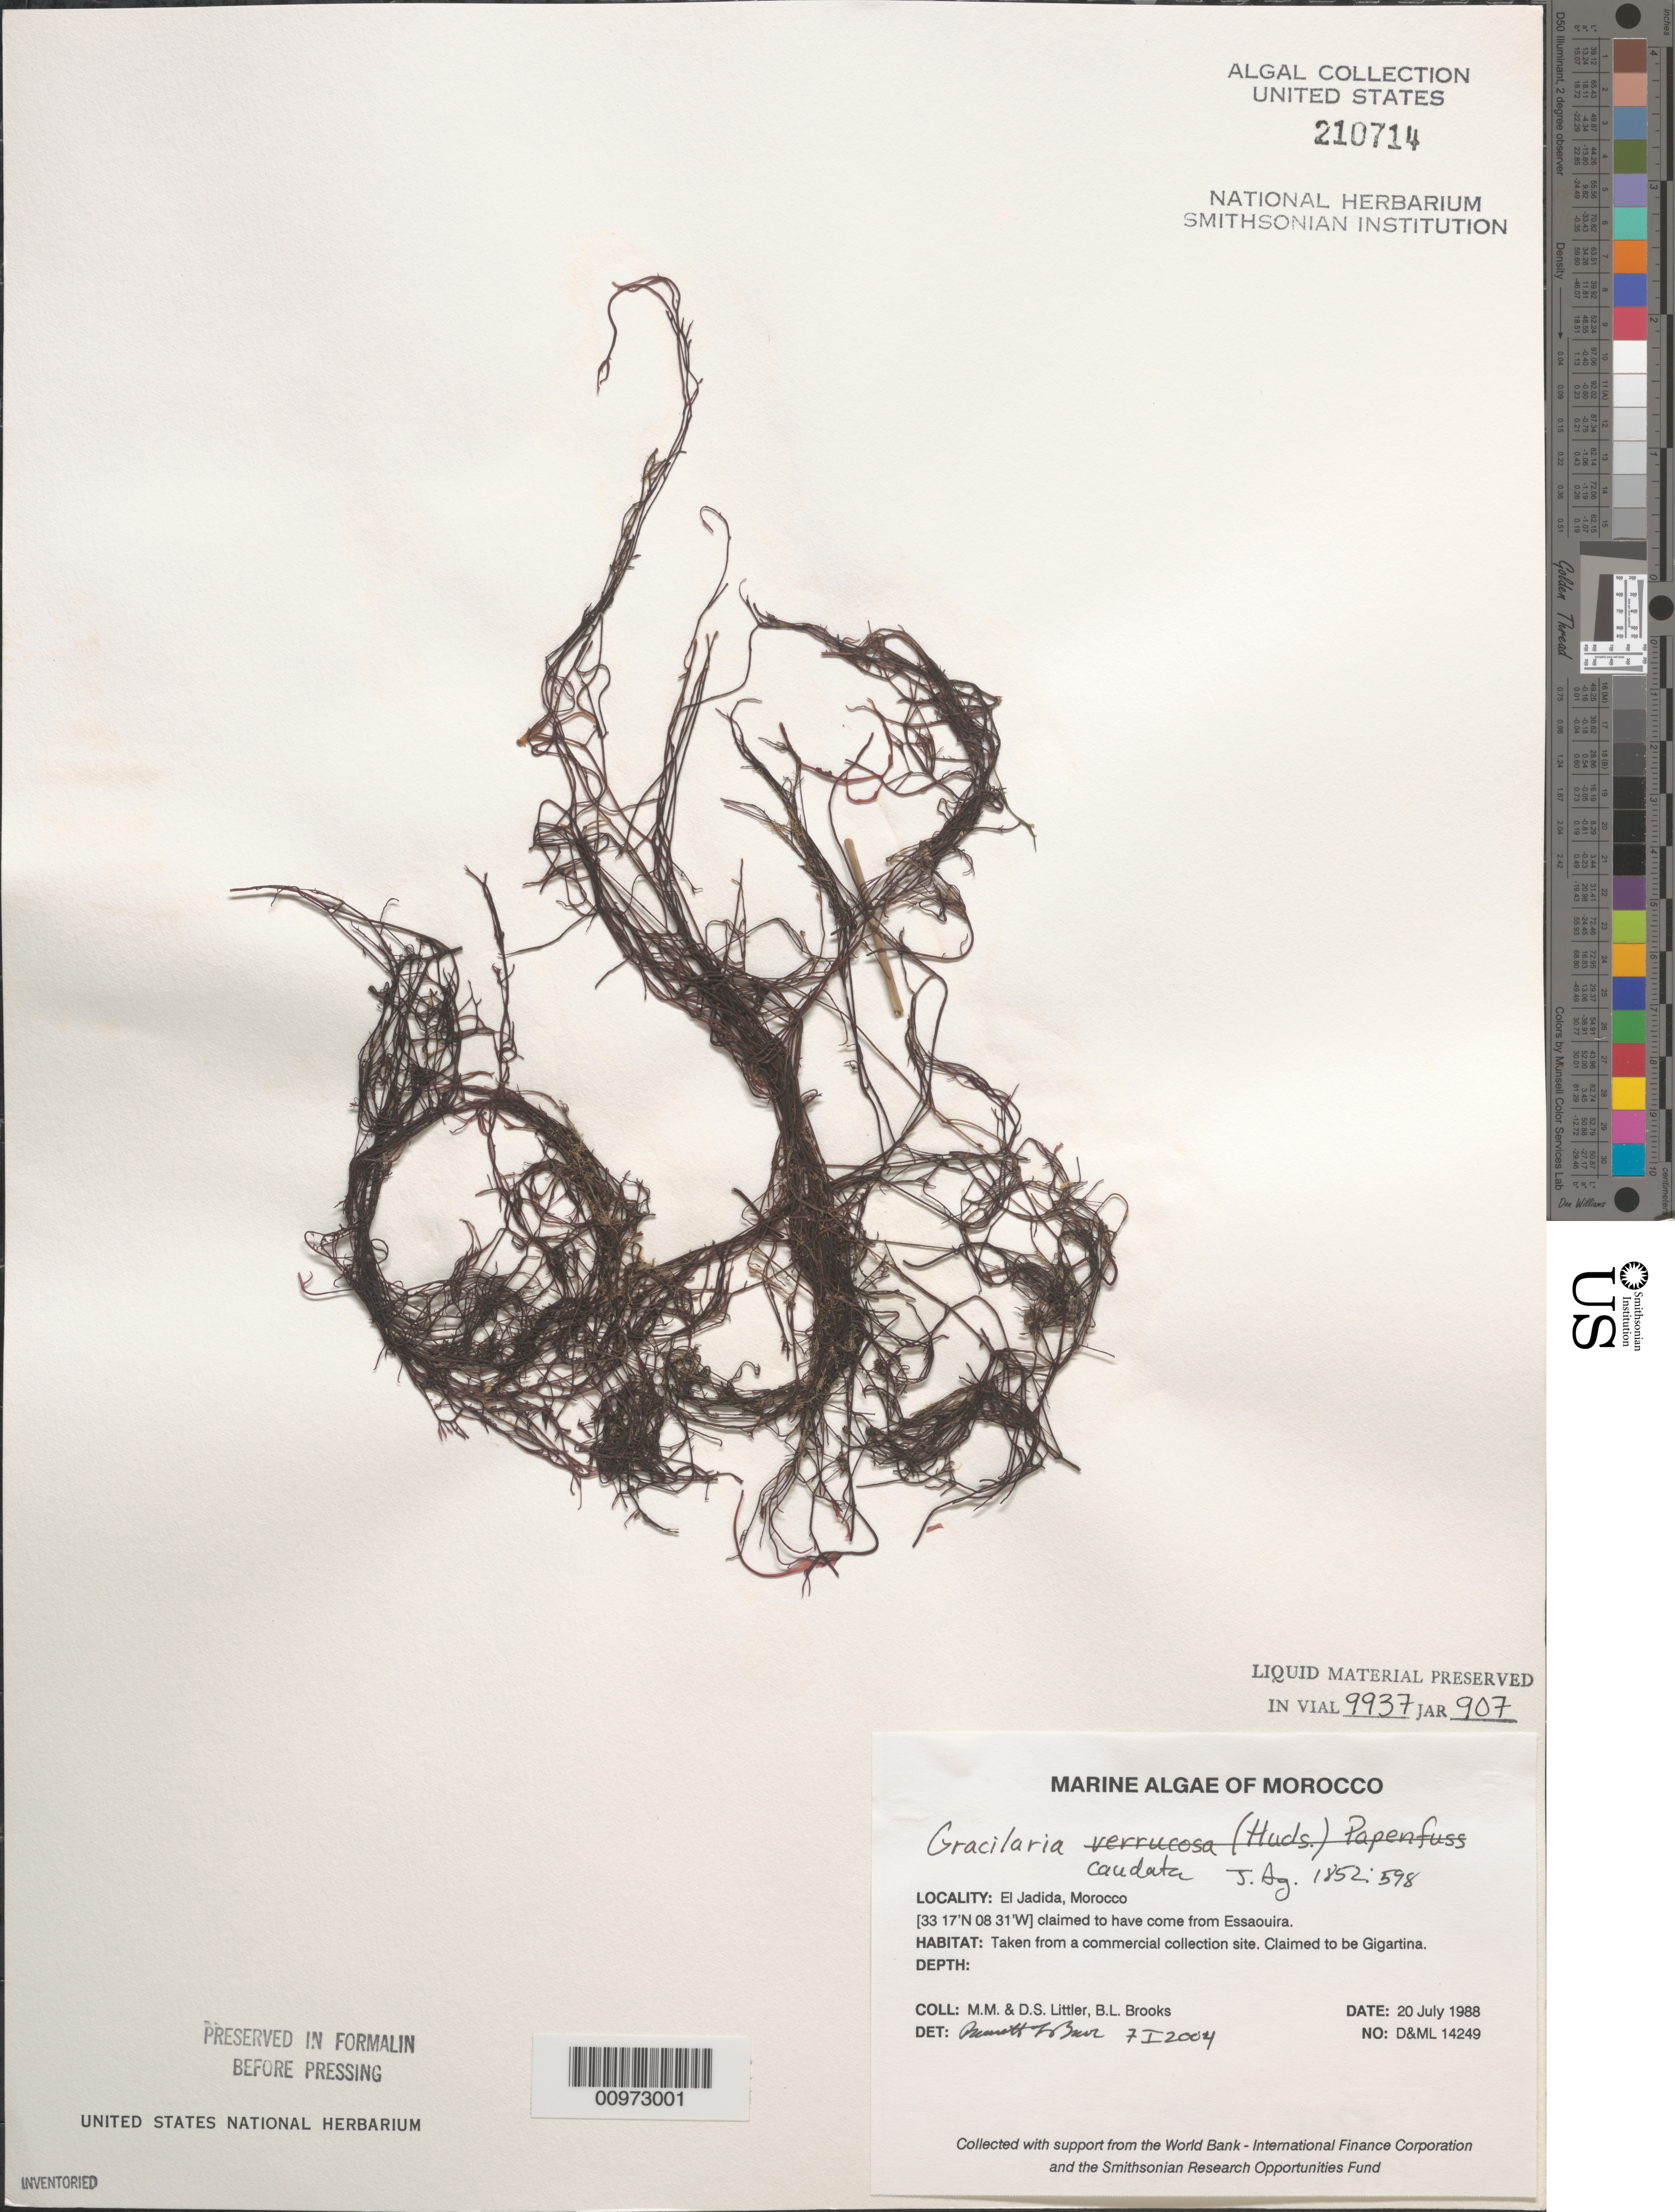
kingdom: Plantae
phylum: Rhodophyta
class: Florideophyceae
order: Gracilariales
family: Gracilariaceae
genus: Gracilaria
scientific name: Gracilaria caudata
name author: J. Agardh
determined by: Brooks, B. L., (BOT), Smithsonian Institution - National Museum of Natural History (UNITED STATES)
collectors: M. M. Littler, D. S. Littler & B. Brooks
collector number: D&ML 14249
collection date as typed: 20 Jul 1988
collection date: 1988-07-20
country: Morocco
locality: El Jadida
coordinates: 33 17'N, 08 31'W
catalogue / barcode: US 210714